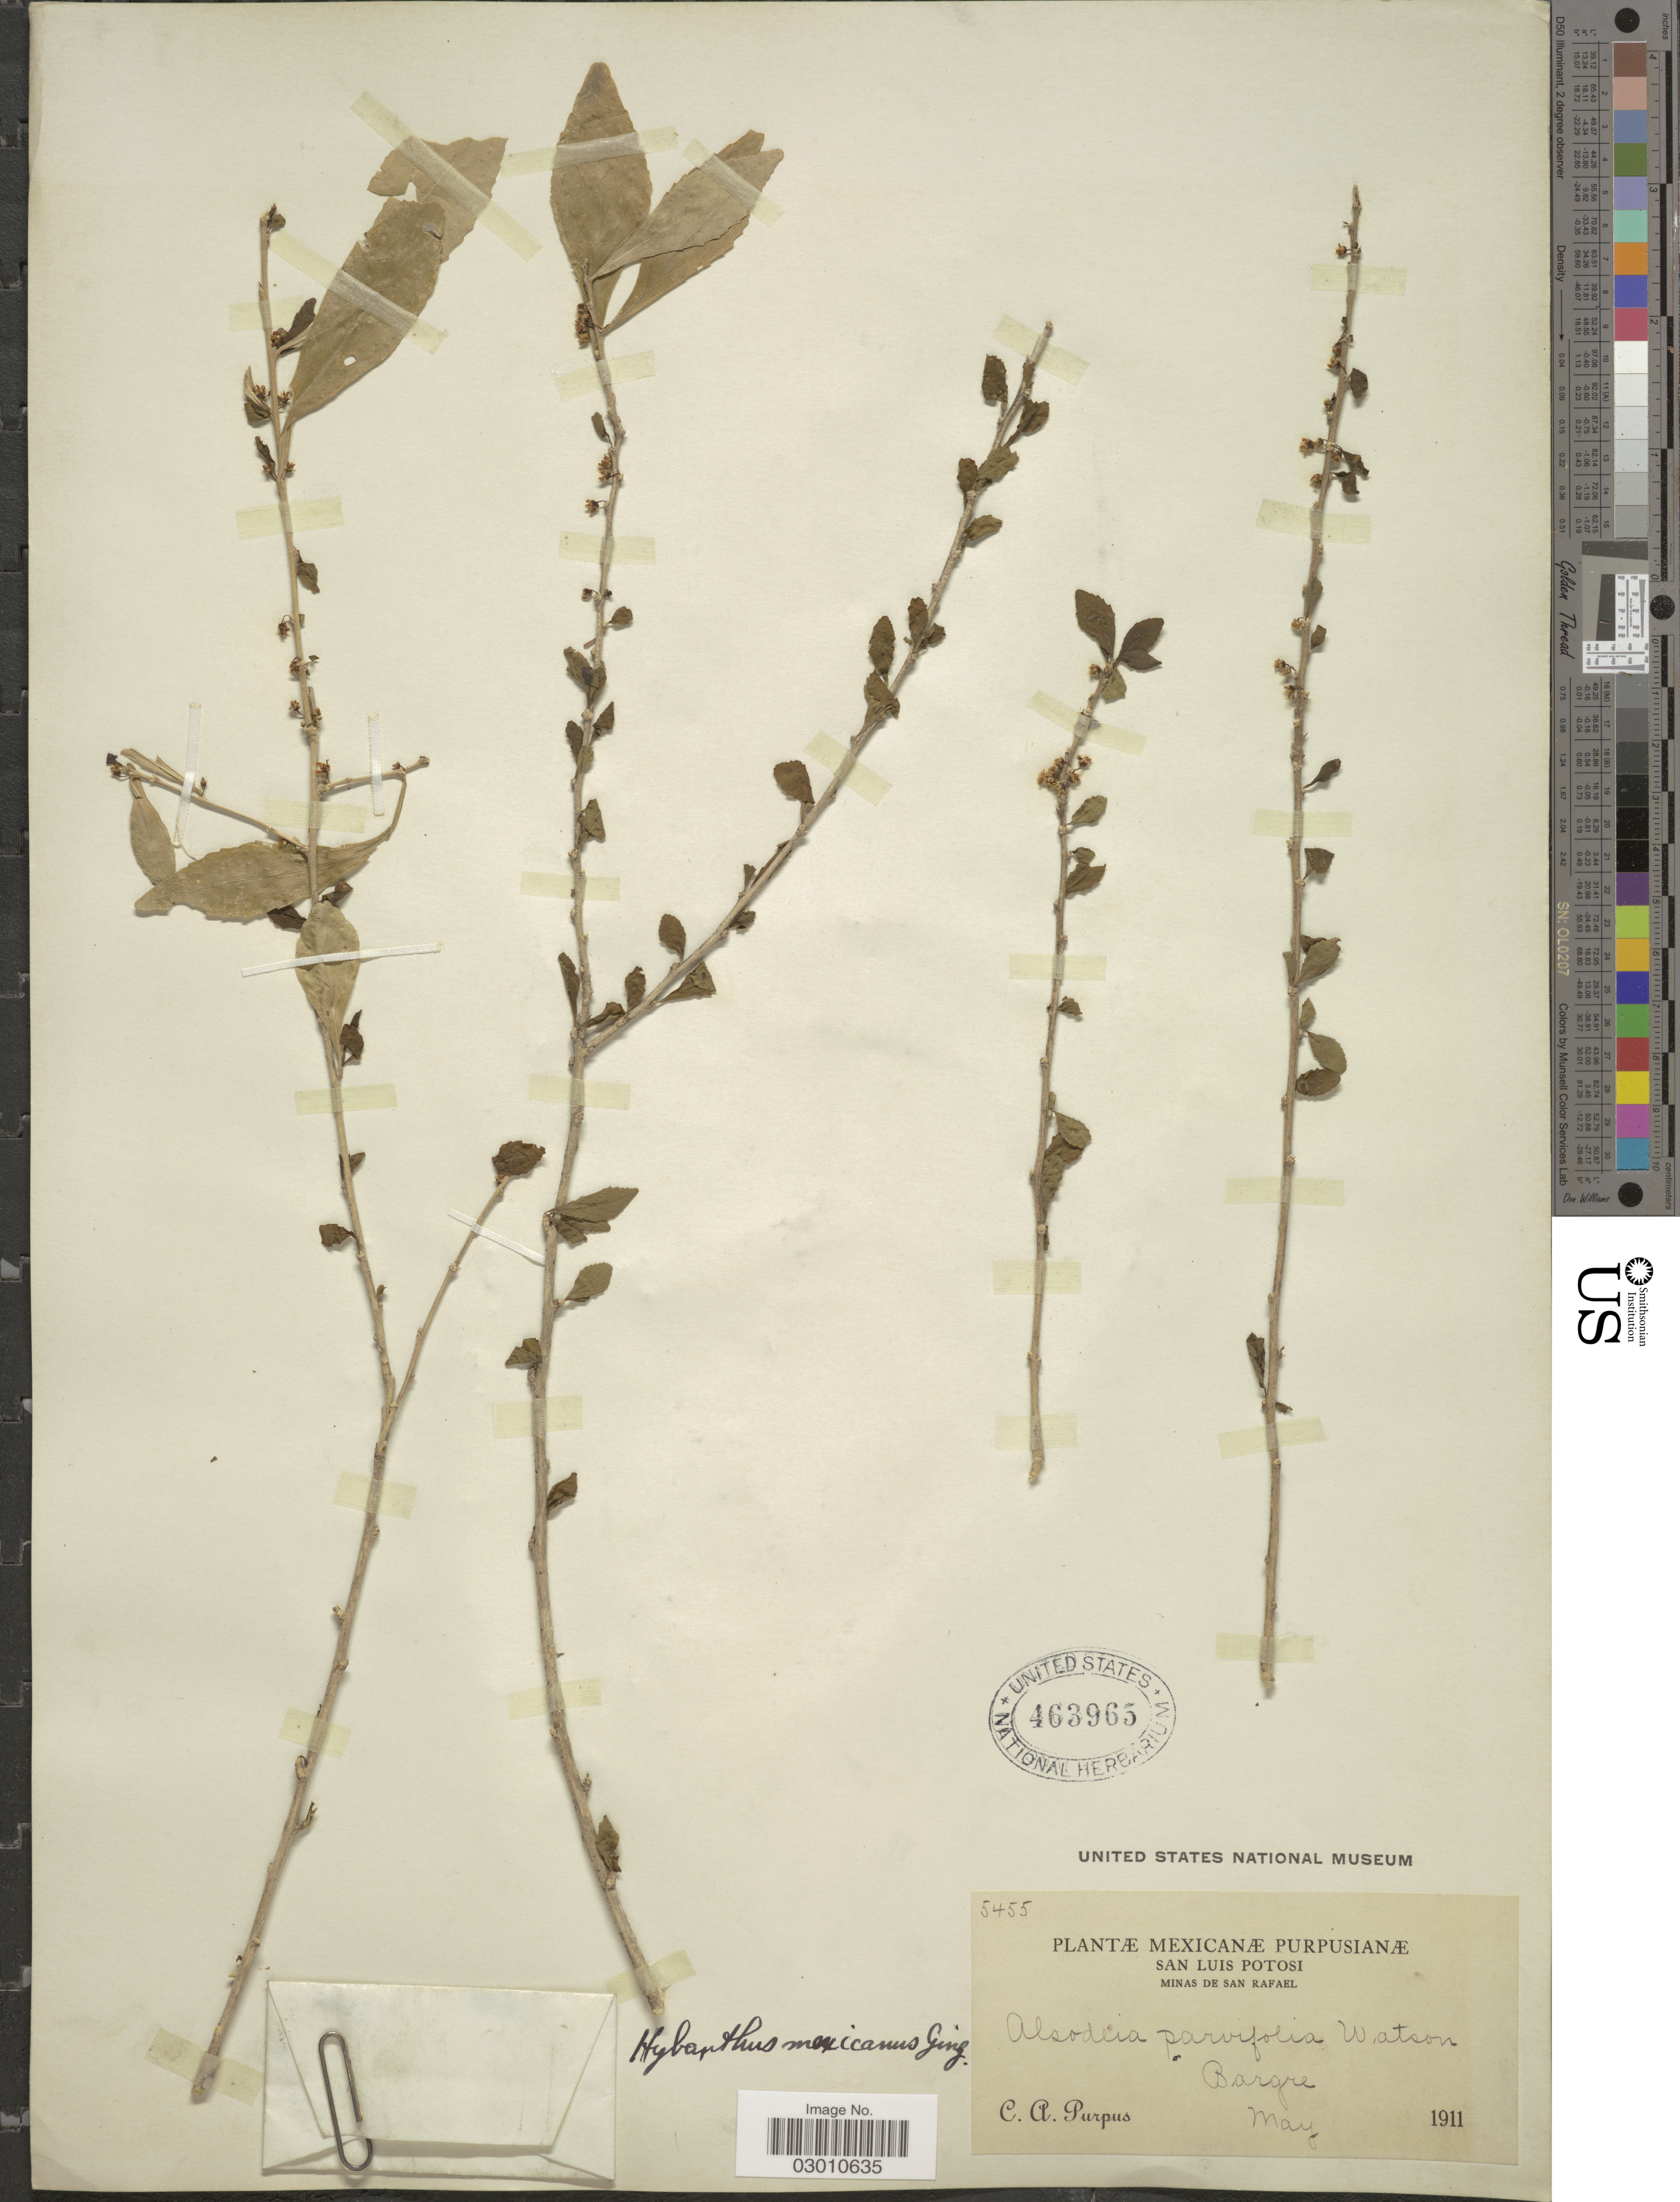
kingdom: Plantae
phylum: Tracheophyta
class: Magnoliopsida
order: Malpighiales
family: Violaceae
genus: Ixchelia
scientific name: Ixchelia mexicana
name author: (Ging.) H.E. Ballard & Wahlert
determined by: Strong, Mark T., (BOT), Smithsonian Institution - National Museum of Natural History (UNITED STATES)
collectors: C. A. Purpus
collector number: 5455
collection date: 1911-05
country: Mexico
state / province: San Luis Potosí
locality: Minas de San Rafael. Bargre.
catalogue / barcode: US 463965